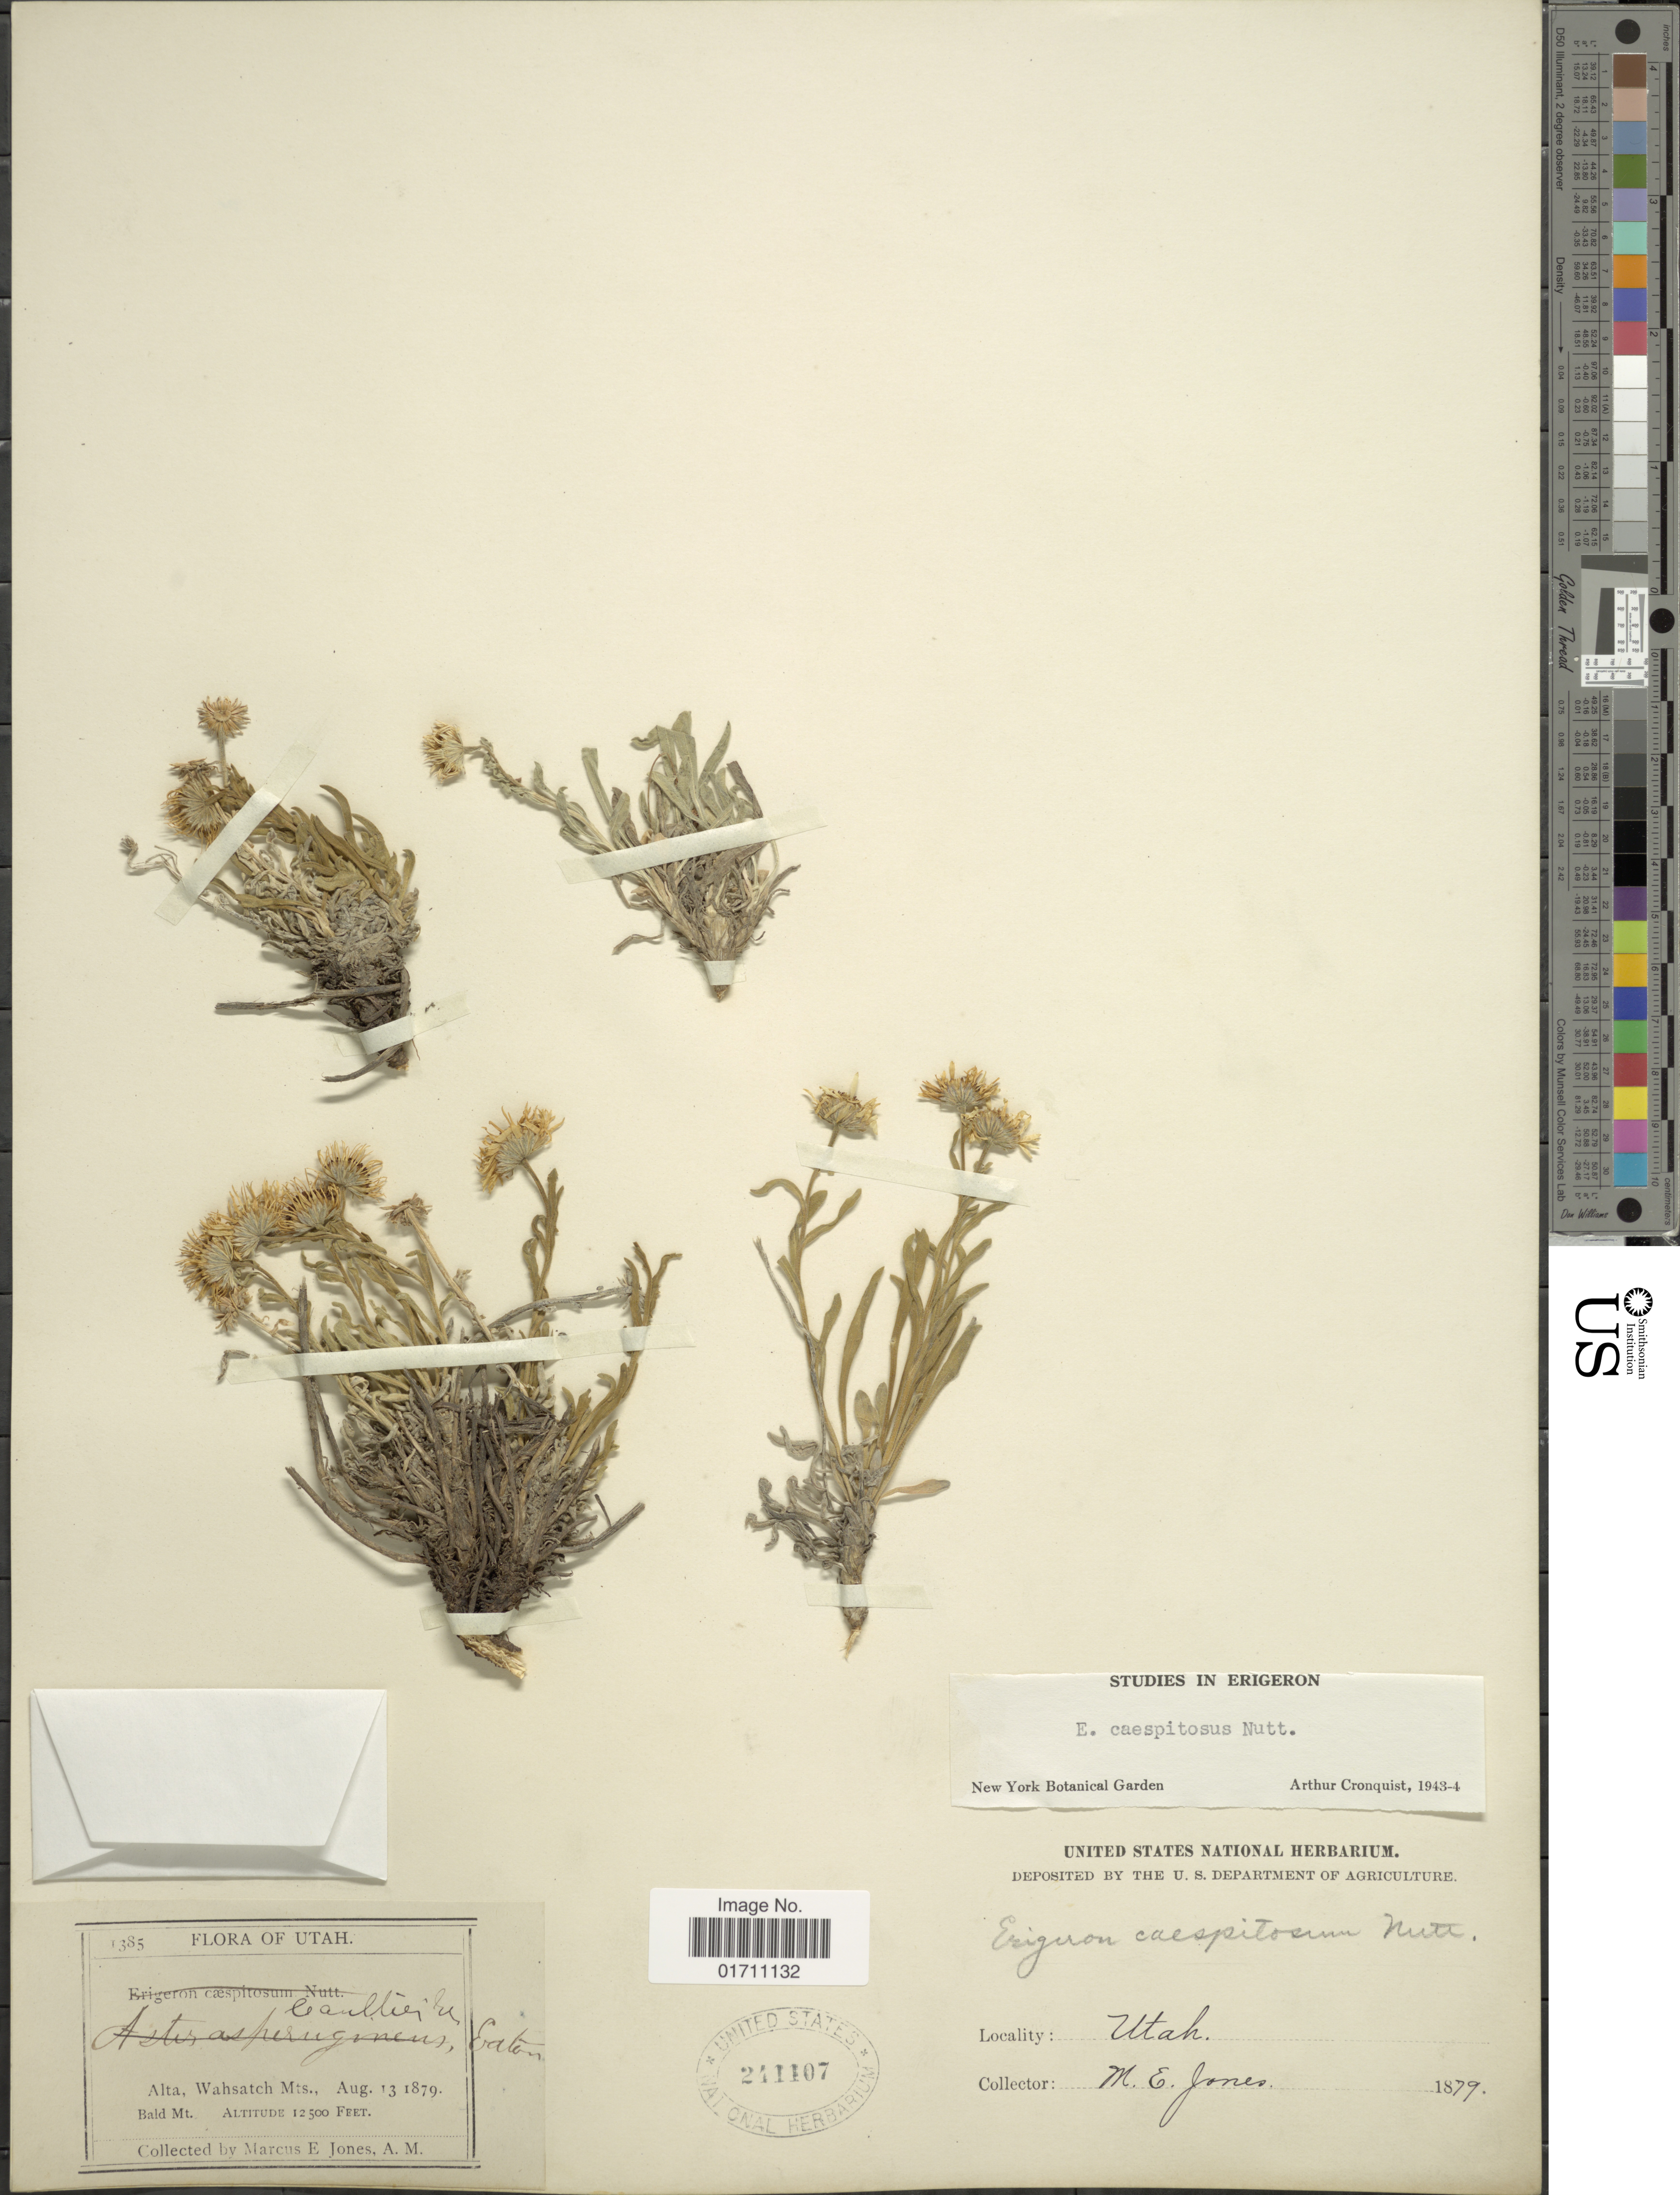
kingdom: Plantae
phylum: Tracheophyta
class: Magnoliopsida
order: Asterales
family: Asteraceae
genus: Erigeron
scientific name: Erigeron caespitosus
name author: Nutt.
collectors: M. E. Jones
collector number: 1385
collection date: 1879-08-13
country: United States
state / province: Utah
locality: Alta, Wahsat Mts., Bald Mt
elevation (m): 3810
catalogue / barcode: US 241107